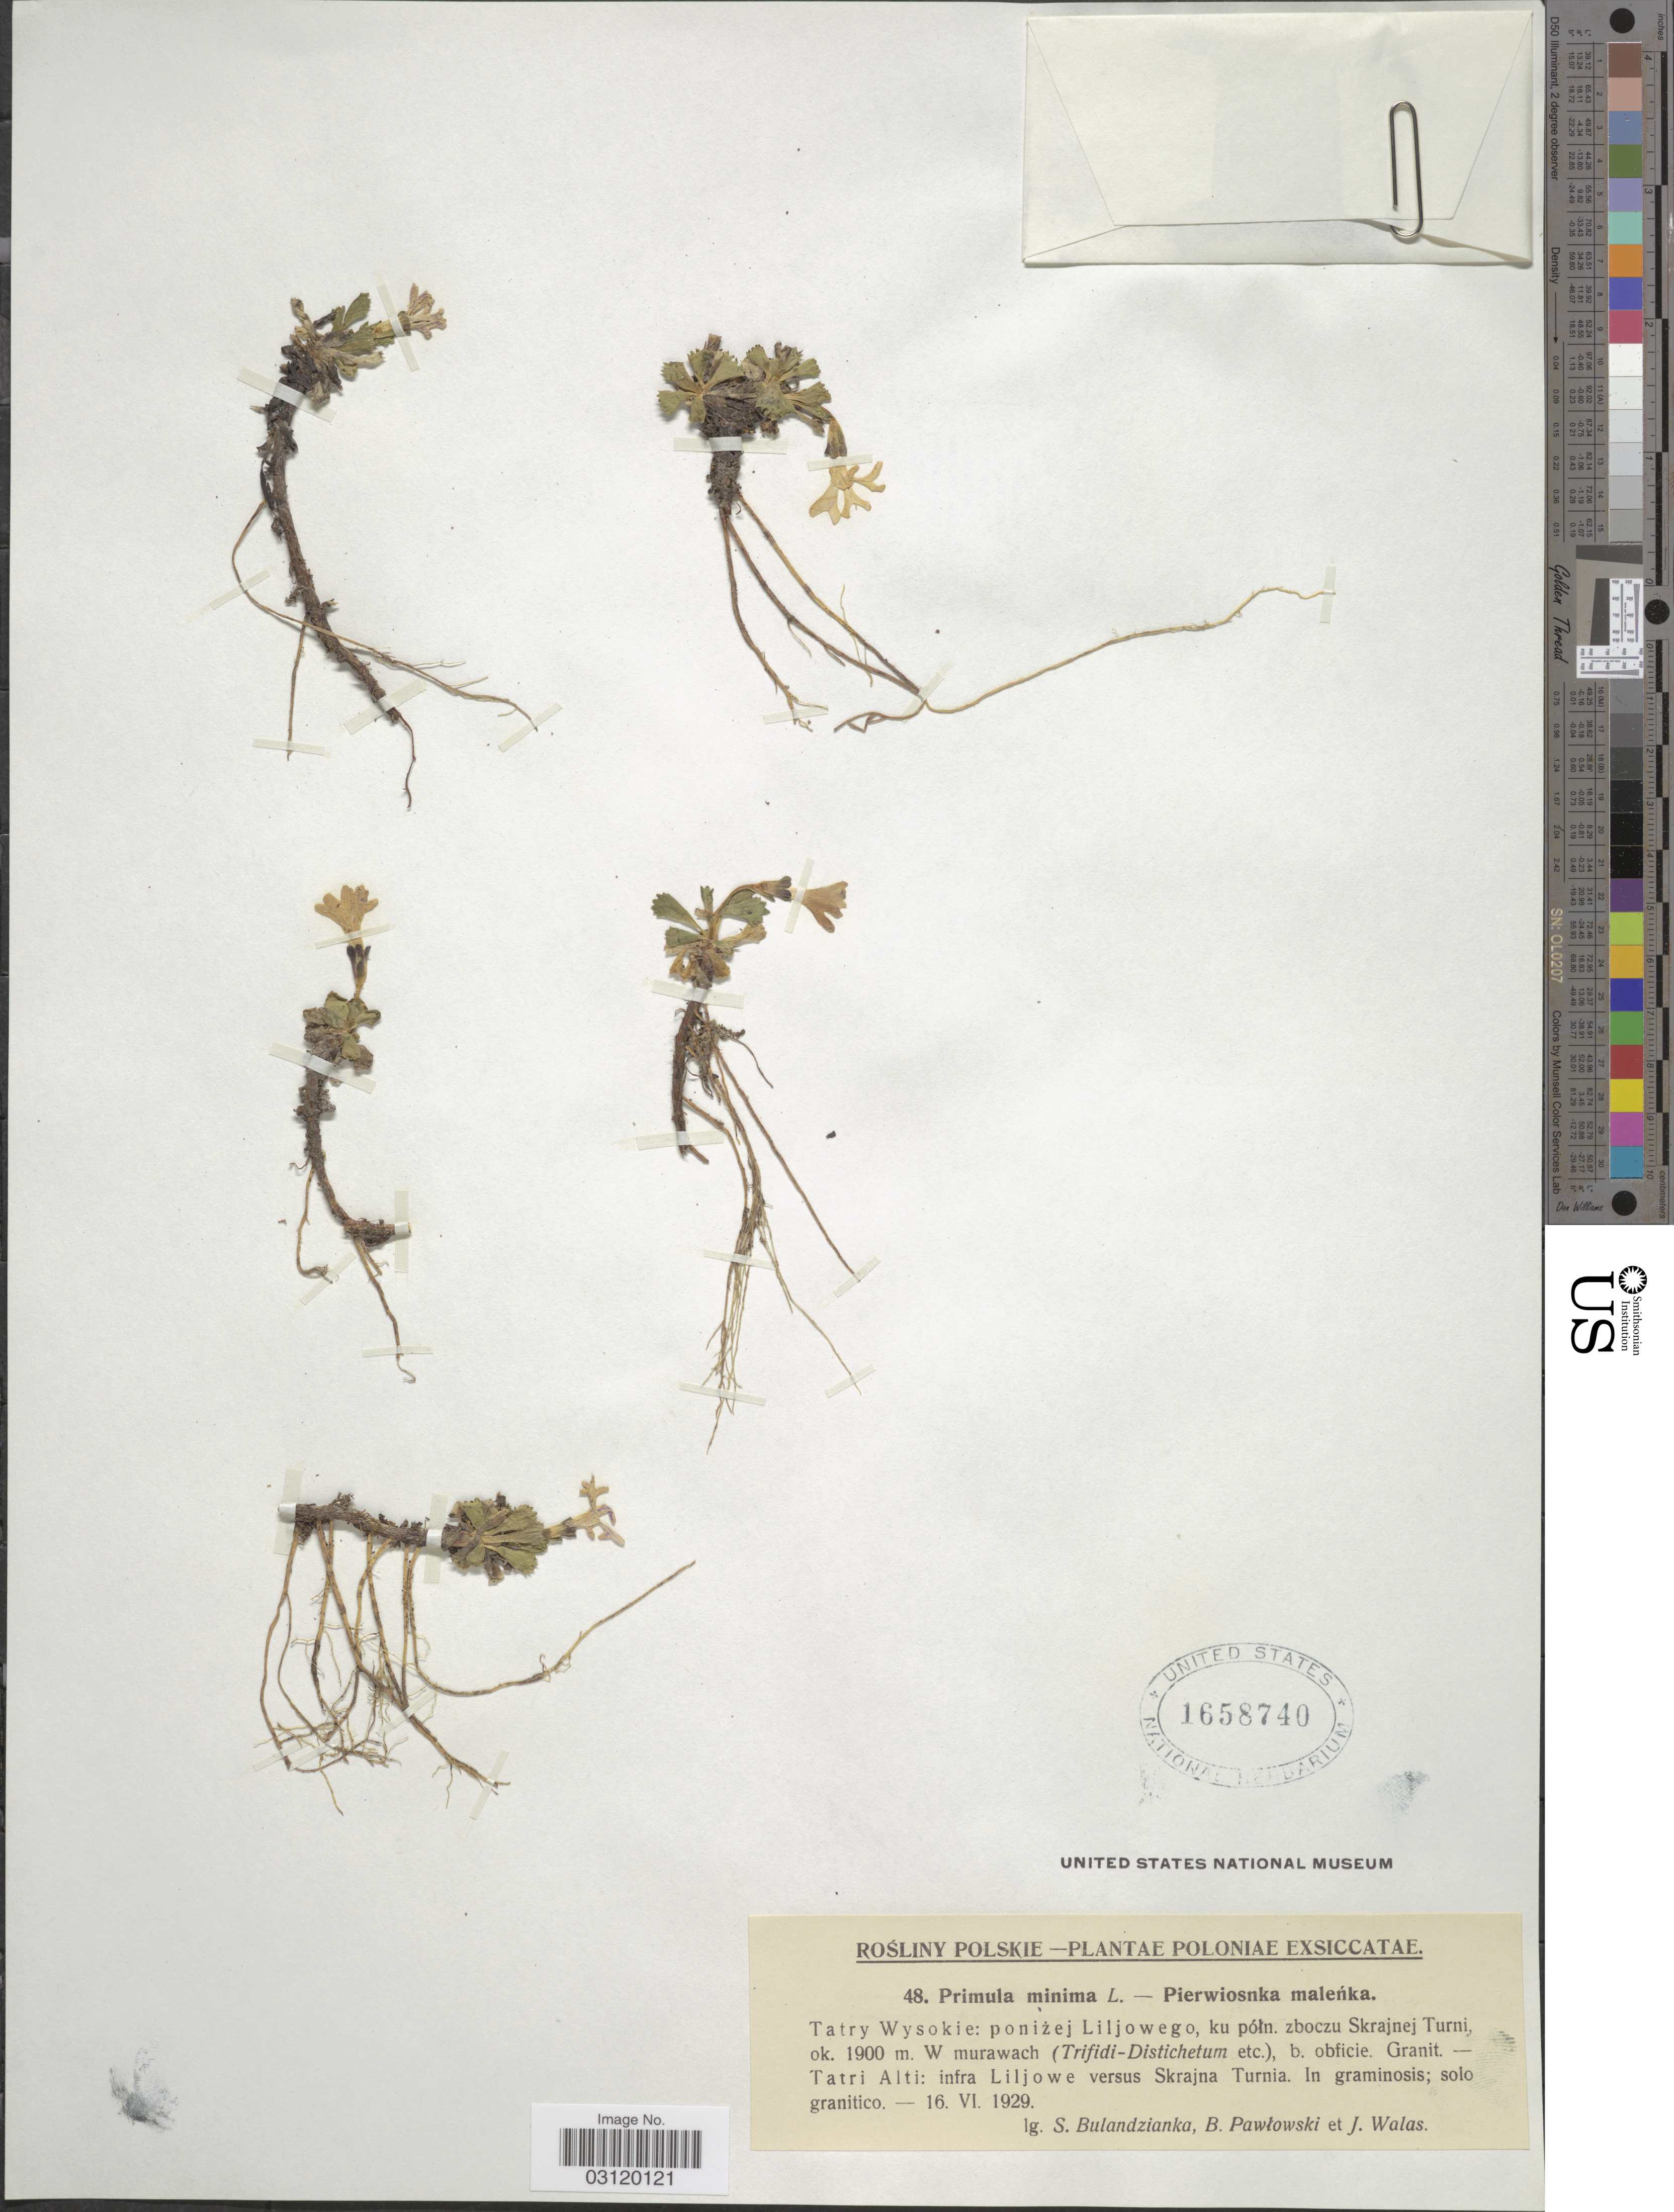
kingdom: Plantae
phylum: Tracheophyta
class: Magnoliopsida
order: Ericales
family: Primulaceae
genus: Primula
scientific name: Primula minima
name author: L.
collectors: S. Bulandzianka, B. Pawlowski & J. Walas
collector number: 48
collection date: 1929-06-16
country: Poland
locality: Poloniae. Tatry Wysokie: ponizej Liljowego, ku póln. zboczu Skrajnej Turni. Tatri Alti: infra Liljowe versus Skrajna Turnia.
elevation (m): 1900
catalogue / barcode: US 1658740